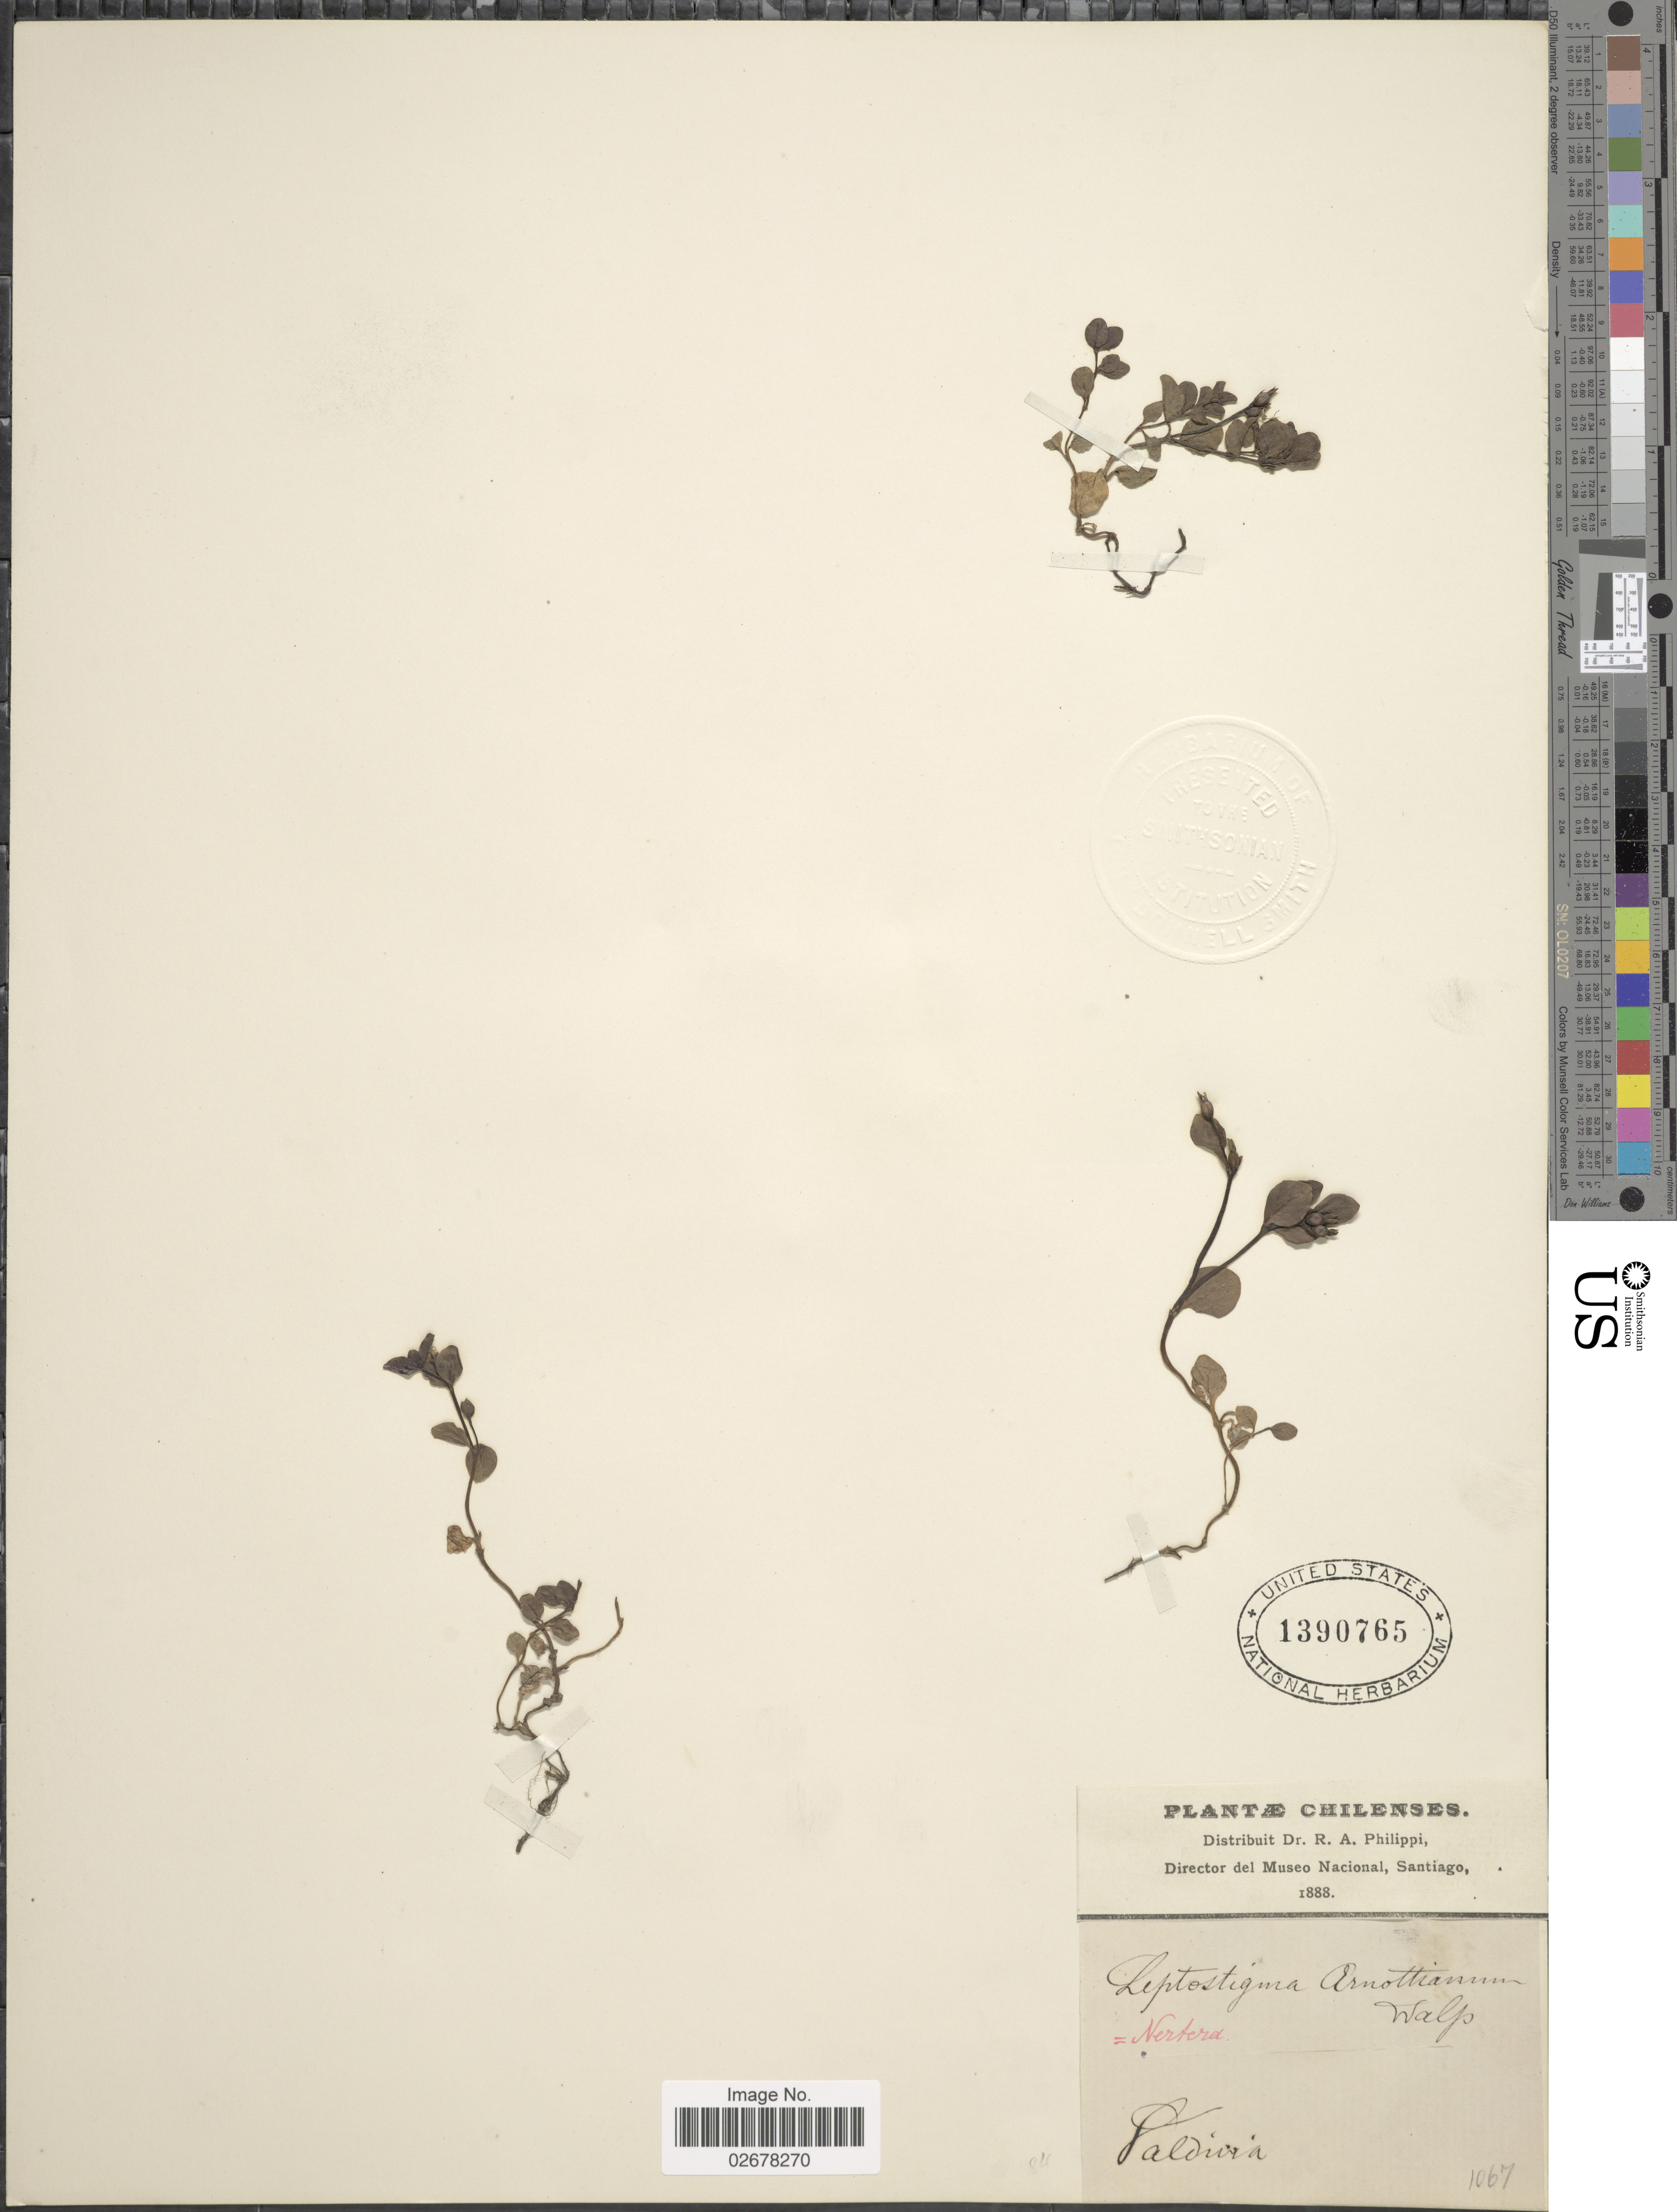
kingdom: Plantae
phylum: Tracheophyta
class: Magnoliopsida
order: Gentianales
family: Rubiaceae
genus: Leptostigma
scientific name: Leptostigma arnottianum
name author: Walp.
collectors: R. A. Philippi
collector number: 1067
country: Chile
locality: Chilenses, Valdivia.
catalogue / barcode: US 1390765